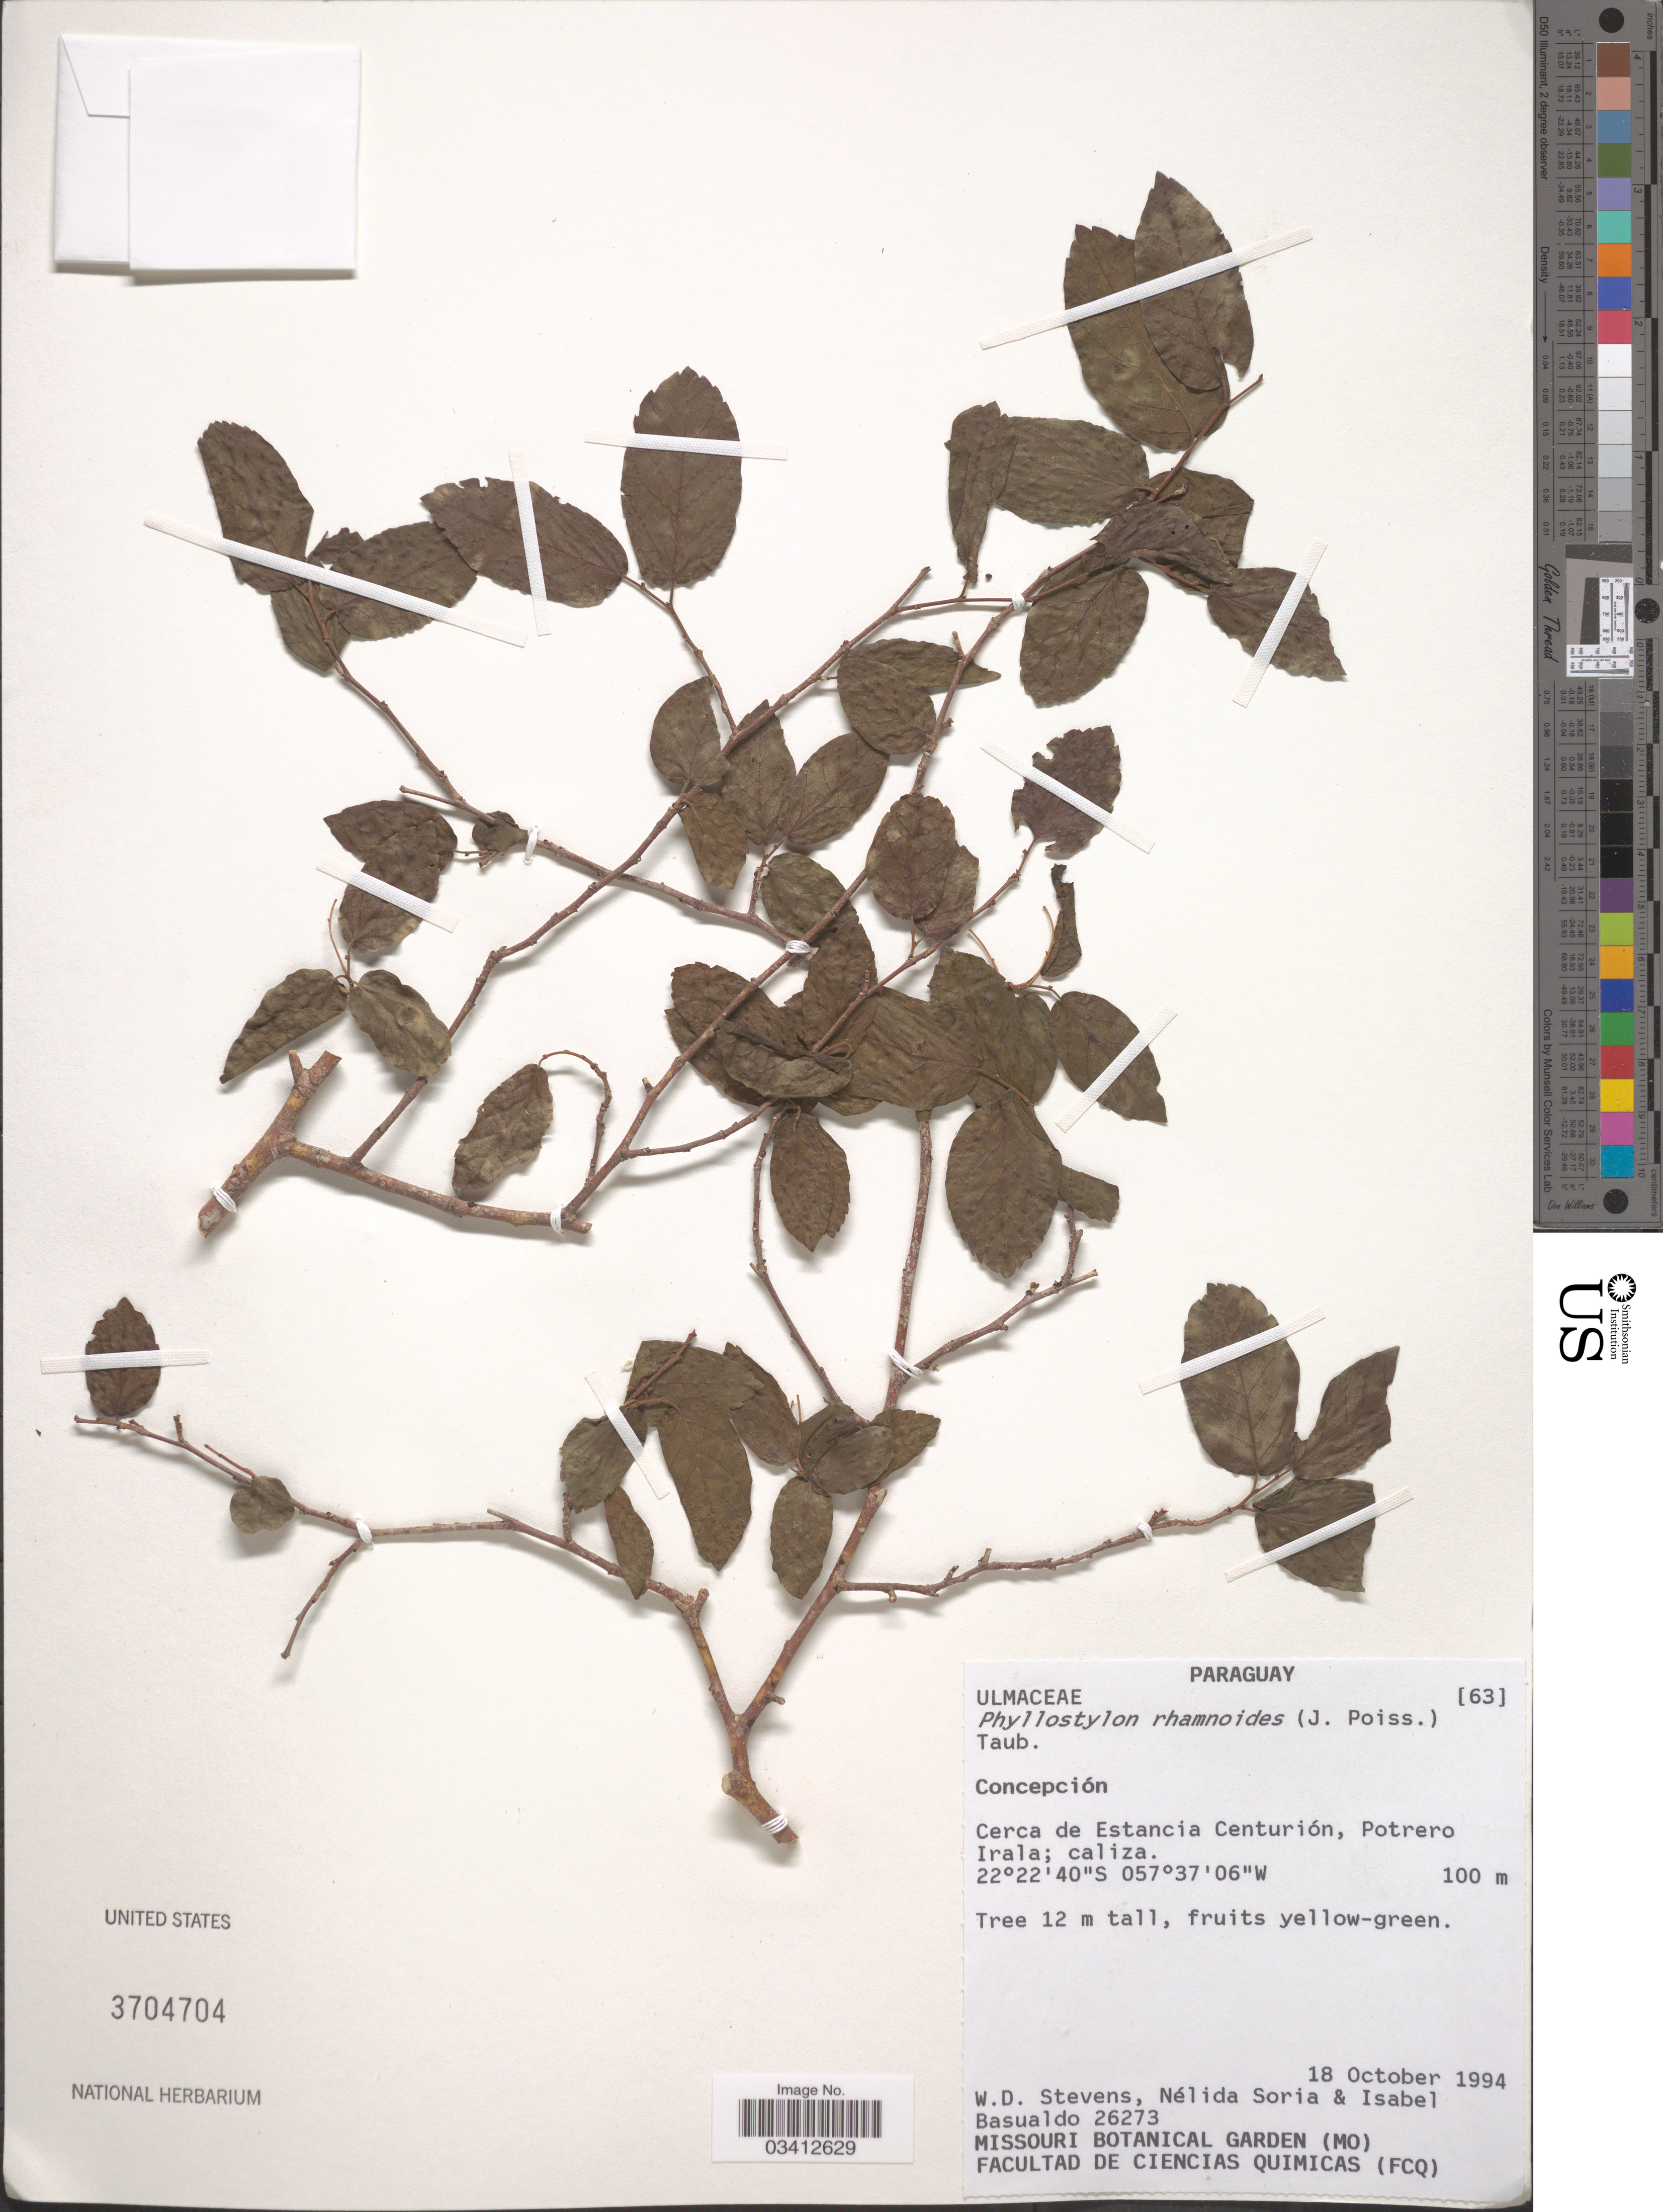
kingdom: Plantae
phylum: Tracheophyta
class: Magnoliopsida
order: Rosales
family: Ulmaceae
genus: Phyllostylon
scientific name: Phyllostylon rhamnoides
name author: (J. Poiss.) Taub.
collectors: W. D. Stevens, N. Soria & I. Basualdo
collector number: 26273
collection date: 1994-10-18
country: Paraguay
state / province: Concepcion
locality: Cerca de Estancia Centurión, Potrero Irala; caliza.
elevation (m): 100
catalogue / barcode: US 3704704